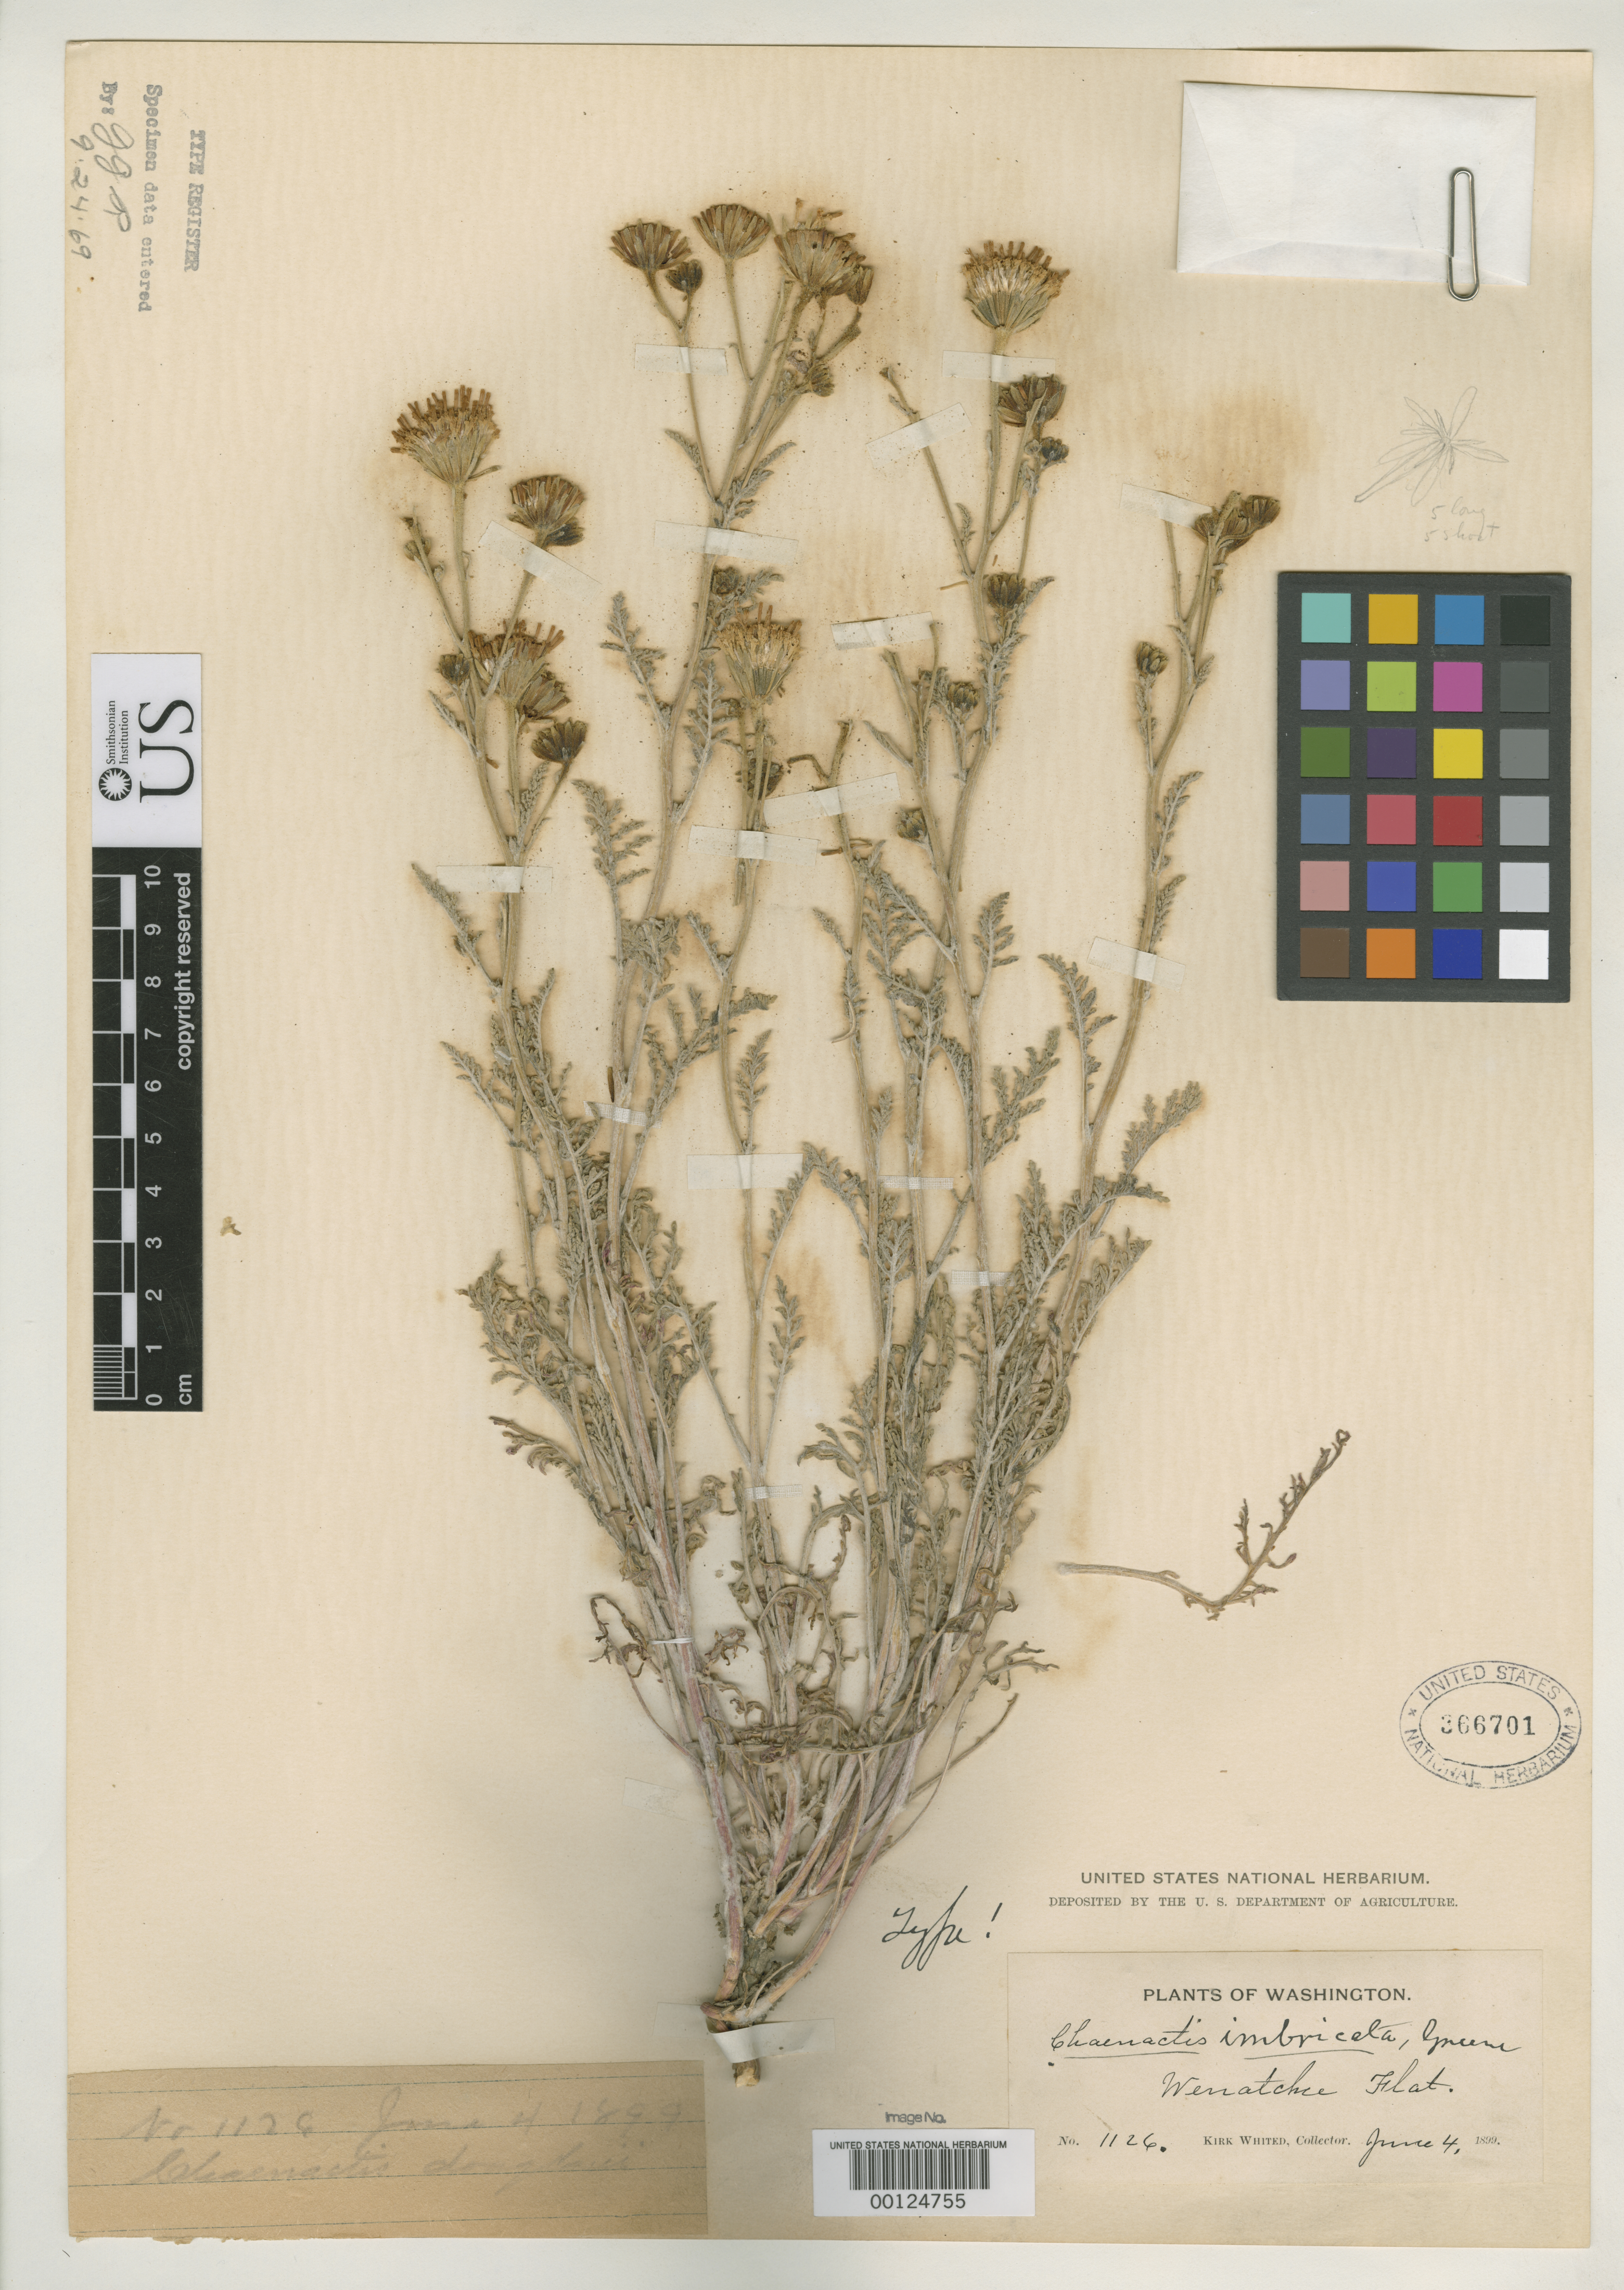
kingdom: Plantae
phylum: Tracheophyta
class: Magnoliopsida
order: Asterales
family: Asteraceae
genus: Chaenactis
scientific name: Chaenactis imbricata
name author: Greene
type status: Isotype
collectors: K. Whited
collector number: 1126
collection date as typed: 04 Jun 1899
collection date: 1899-06-04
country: United States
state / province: Washington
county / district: Chelan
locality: Wenatche Flat.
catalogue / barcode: US 366701